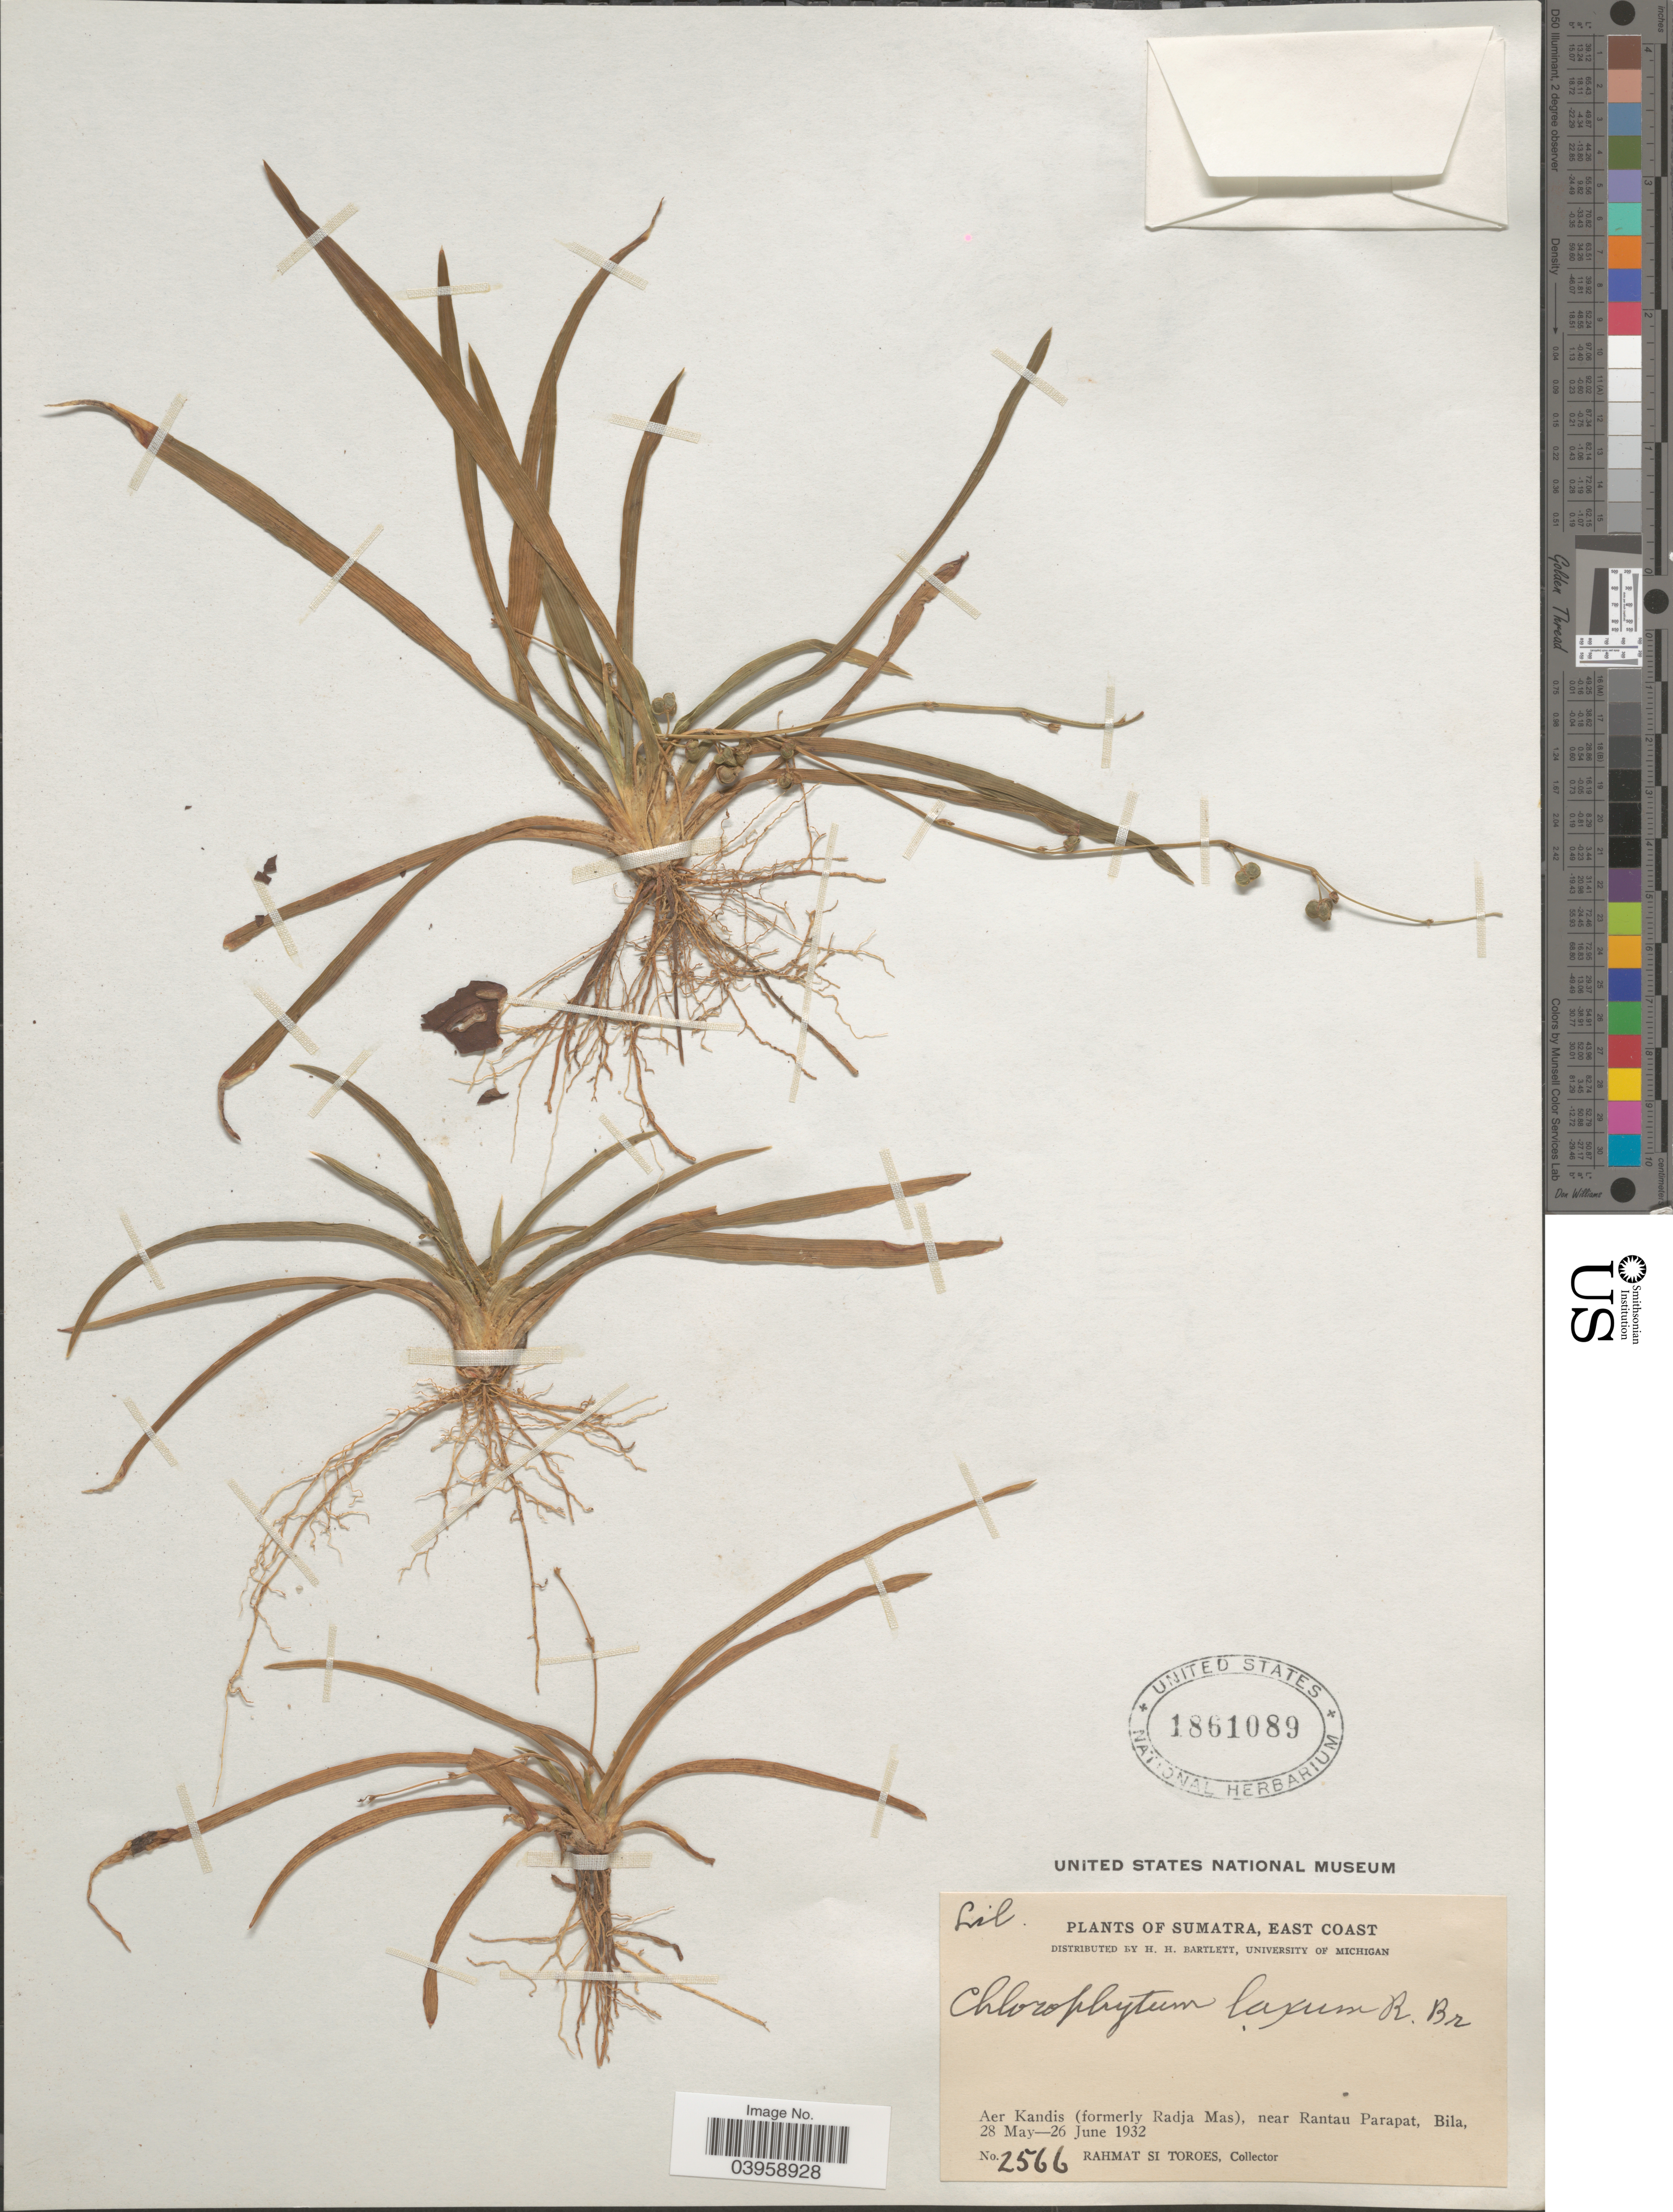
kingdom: Plantae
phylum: Tracheophyta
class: Liliopsida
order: Asparagales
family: Asparagaceae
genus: Chlorophytum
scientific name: Chlorophytum laxum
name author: R. Br.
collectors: Rahmat Si Boeea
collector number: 2566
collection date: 1932-05-28/1932-06-26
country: Indonesia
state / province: Sumatra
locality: East Coast. Aer Kandis (formerly Radja Mas), near Rantau Parapat, Bila.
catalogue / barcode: US 1861089